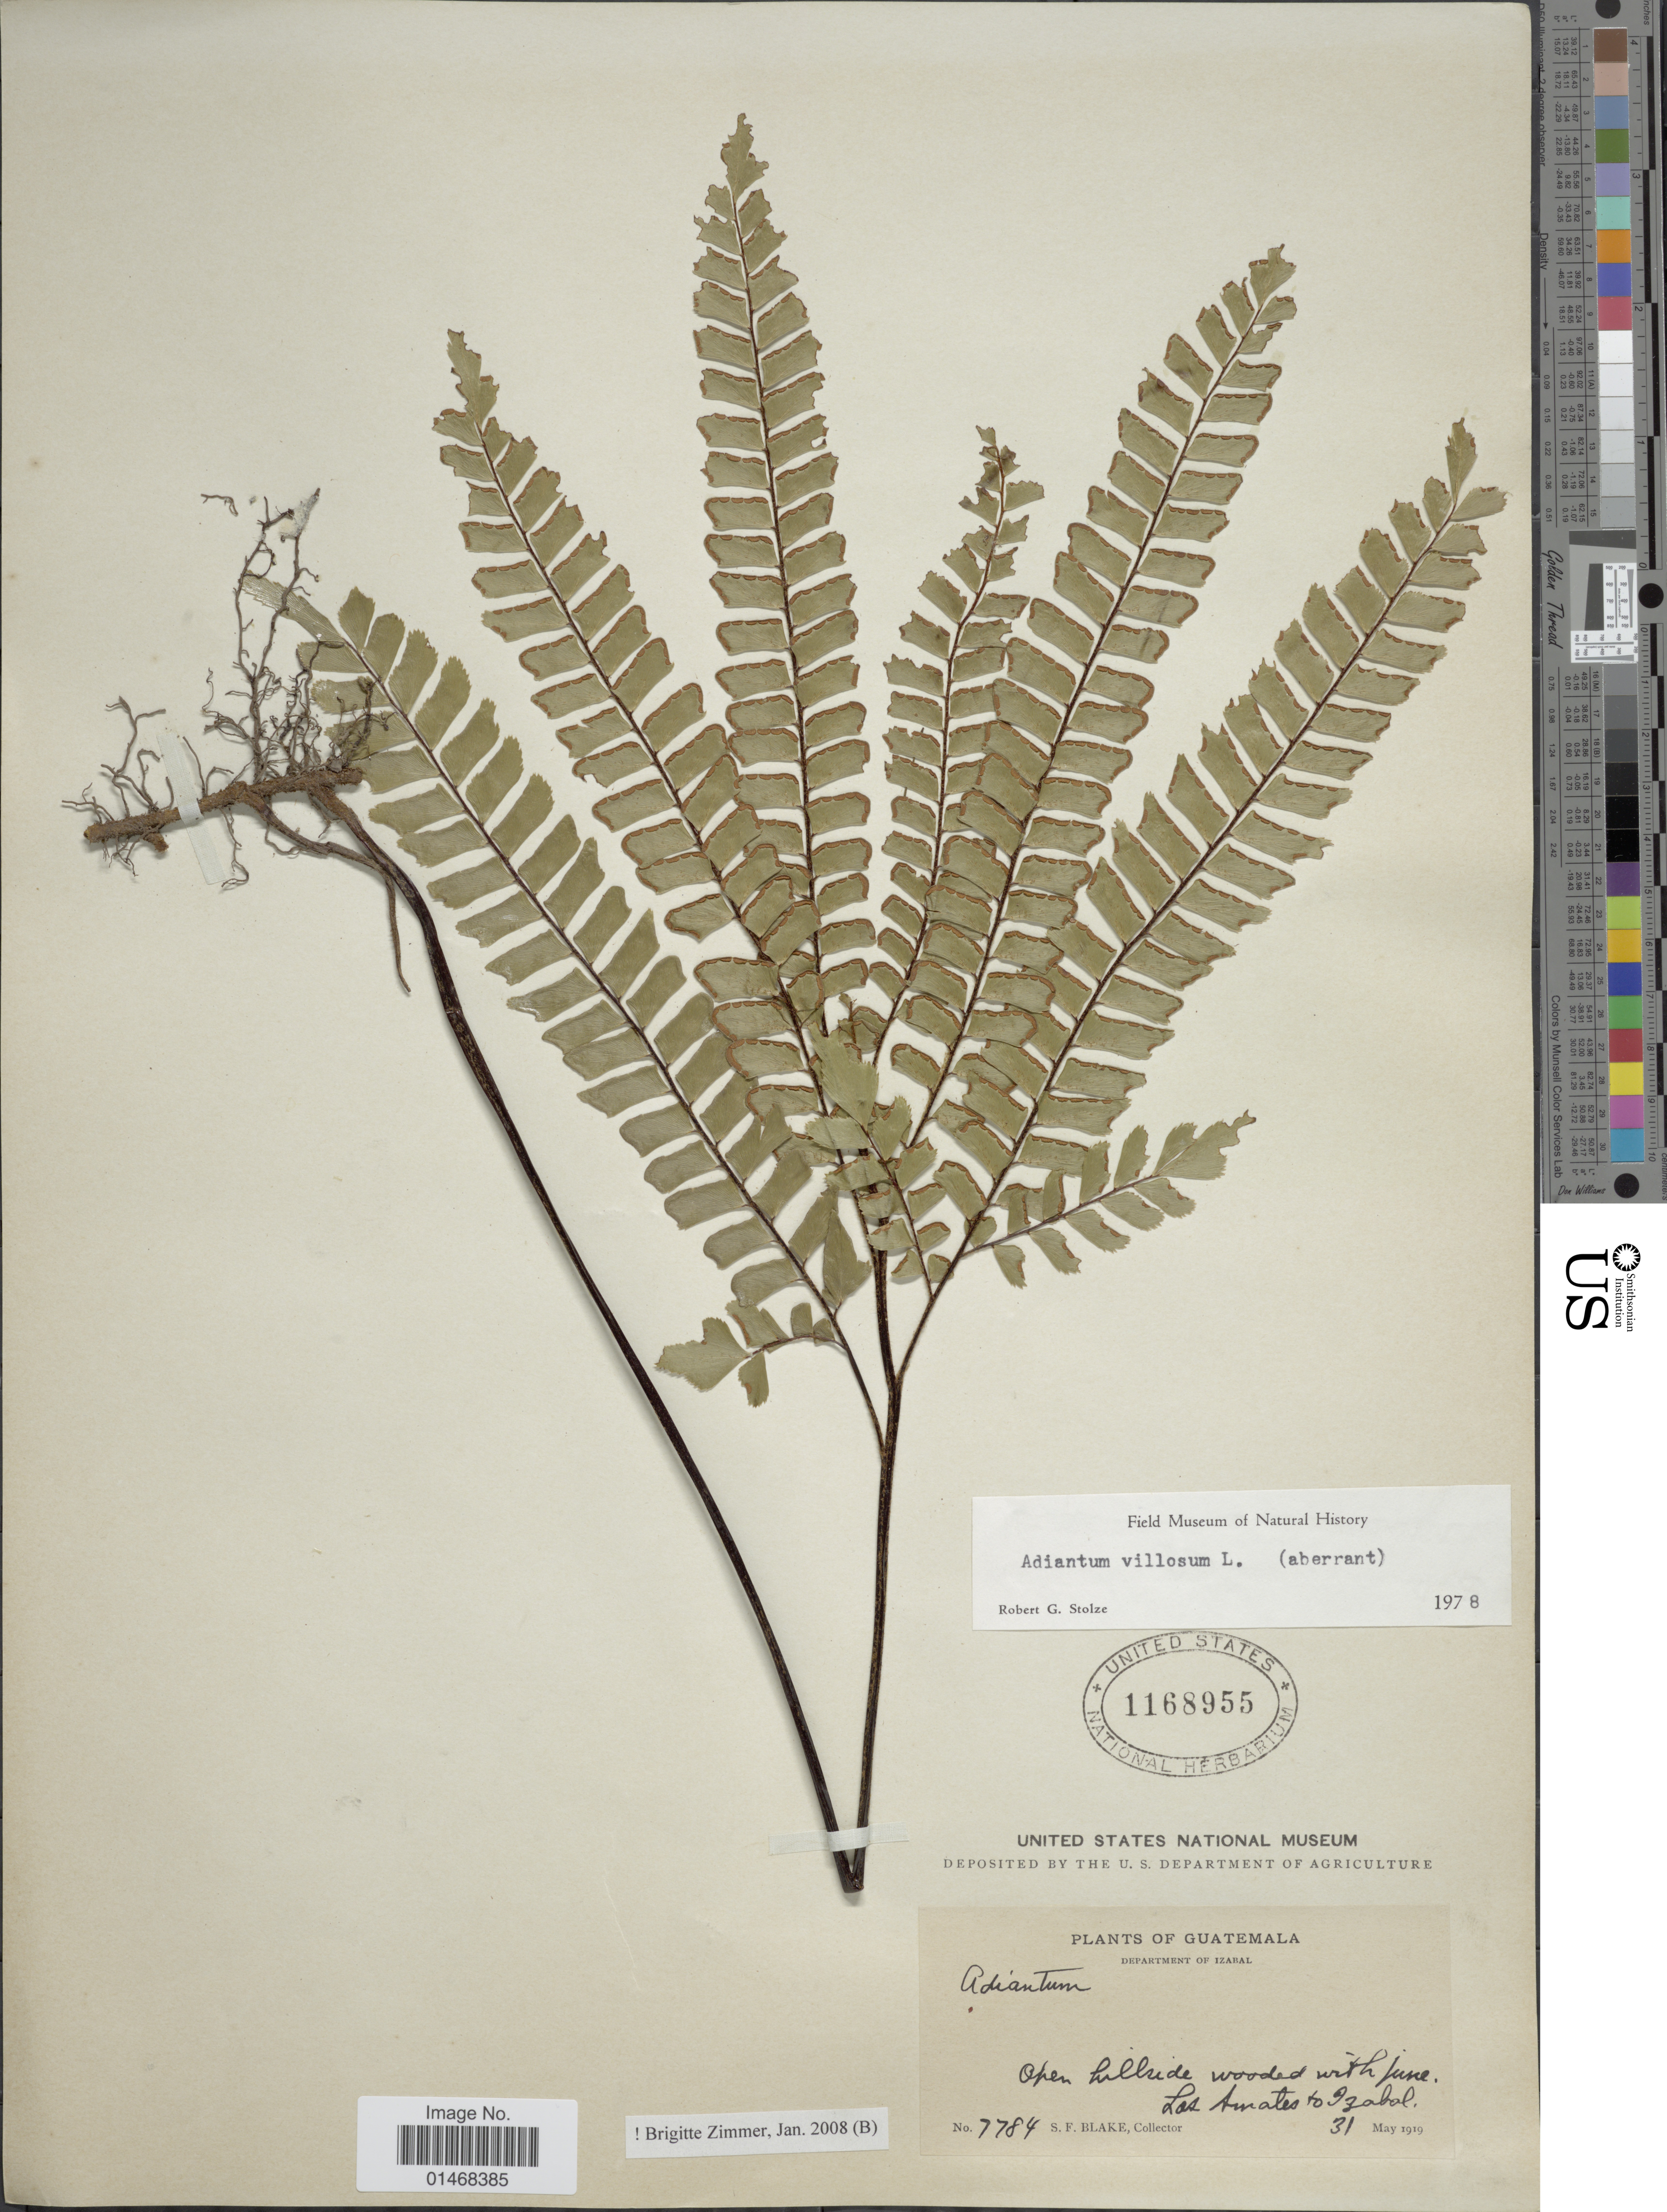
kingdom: Plantae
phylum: Tracheophyta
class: Polypodiopsida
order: Polypodiales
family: Pteridaceae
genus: Adiantum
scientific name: Adiantum villosum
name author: L.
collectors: S. Blake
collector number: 7784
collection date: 1919-05-31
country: Guatemala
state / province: Izabal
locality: Open hillside wooded with june Las Amates to izabal, Dpartment of Izabal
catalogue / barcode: US 1168955